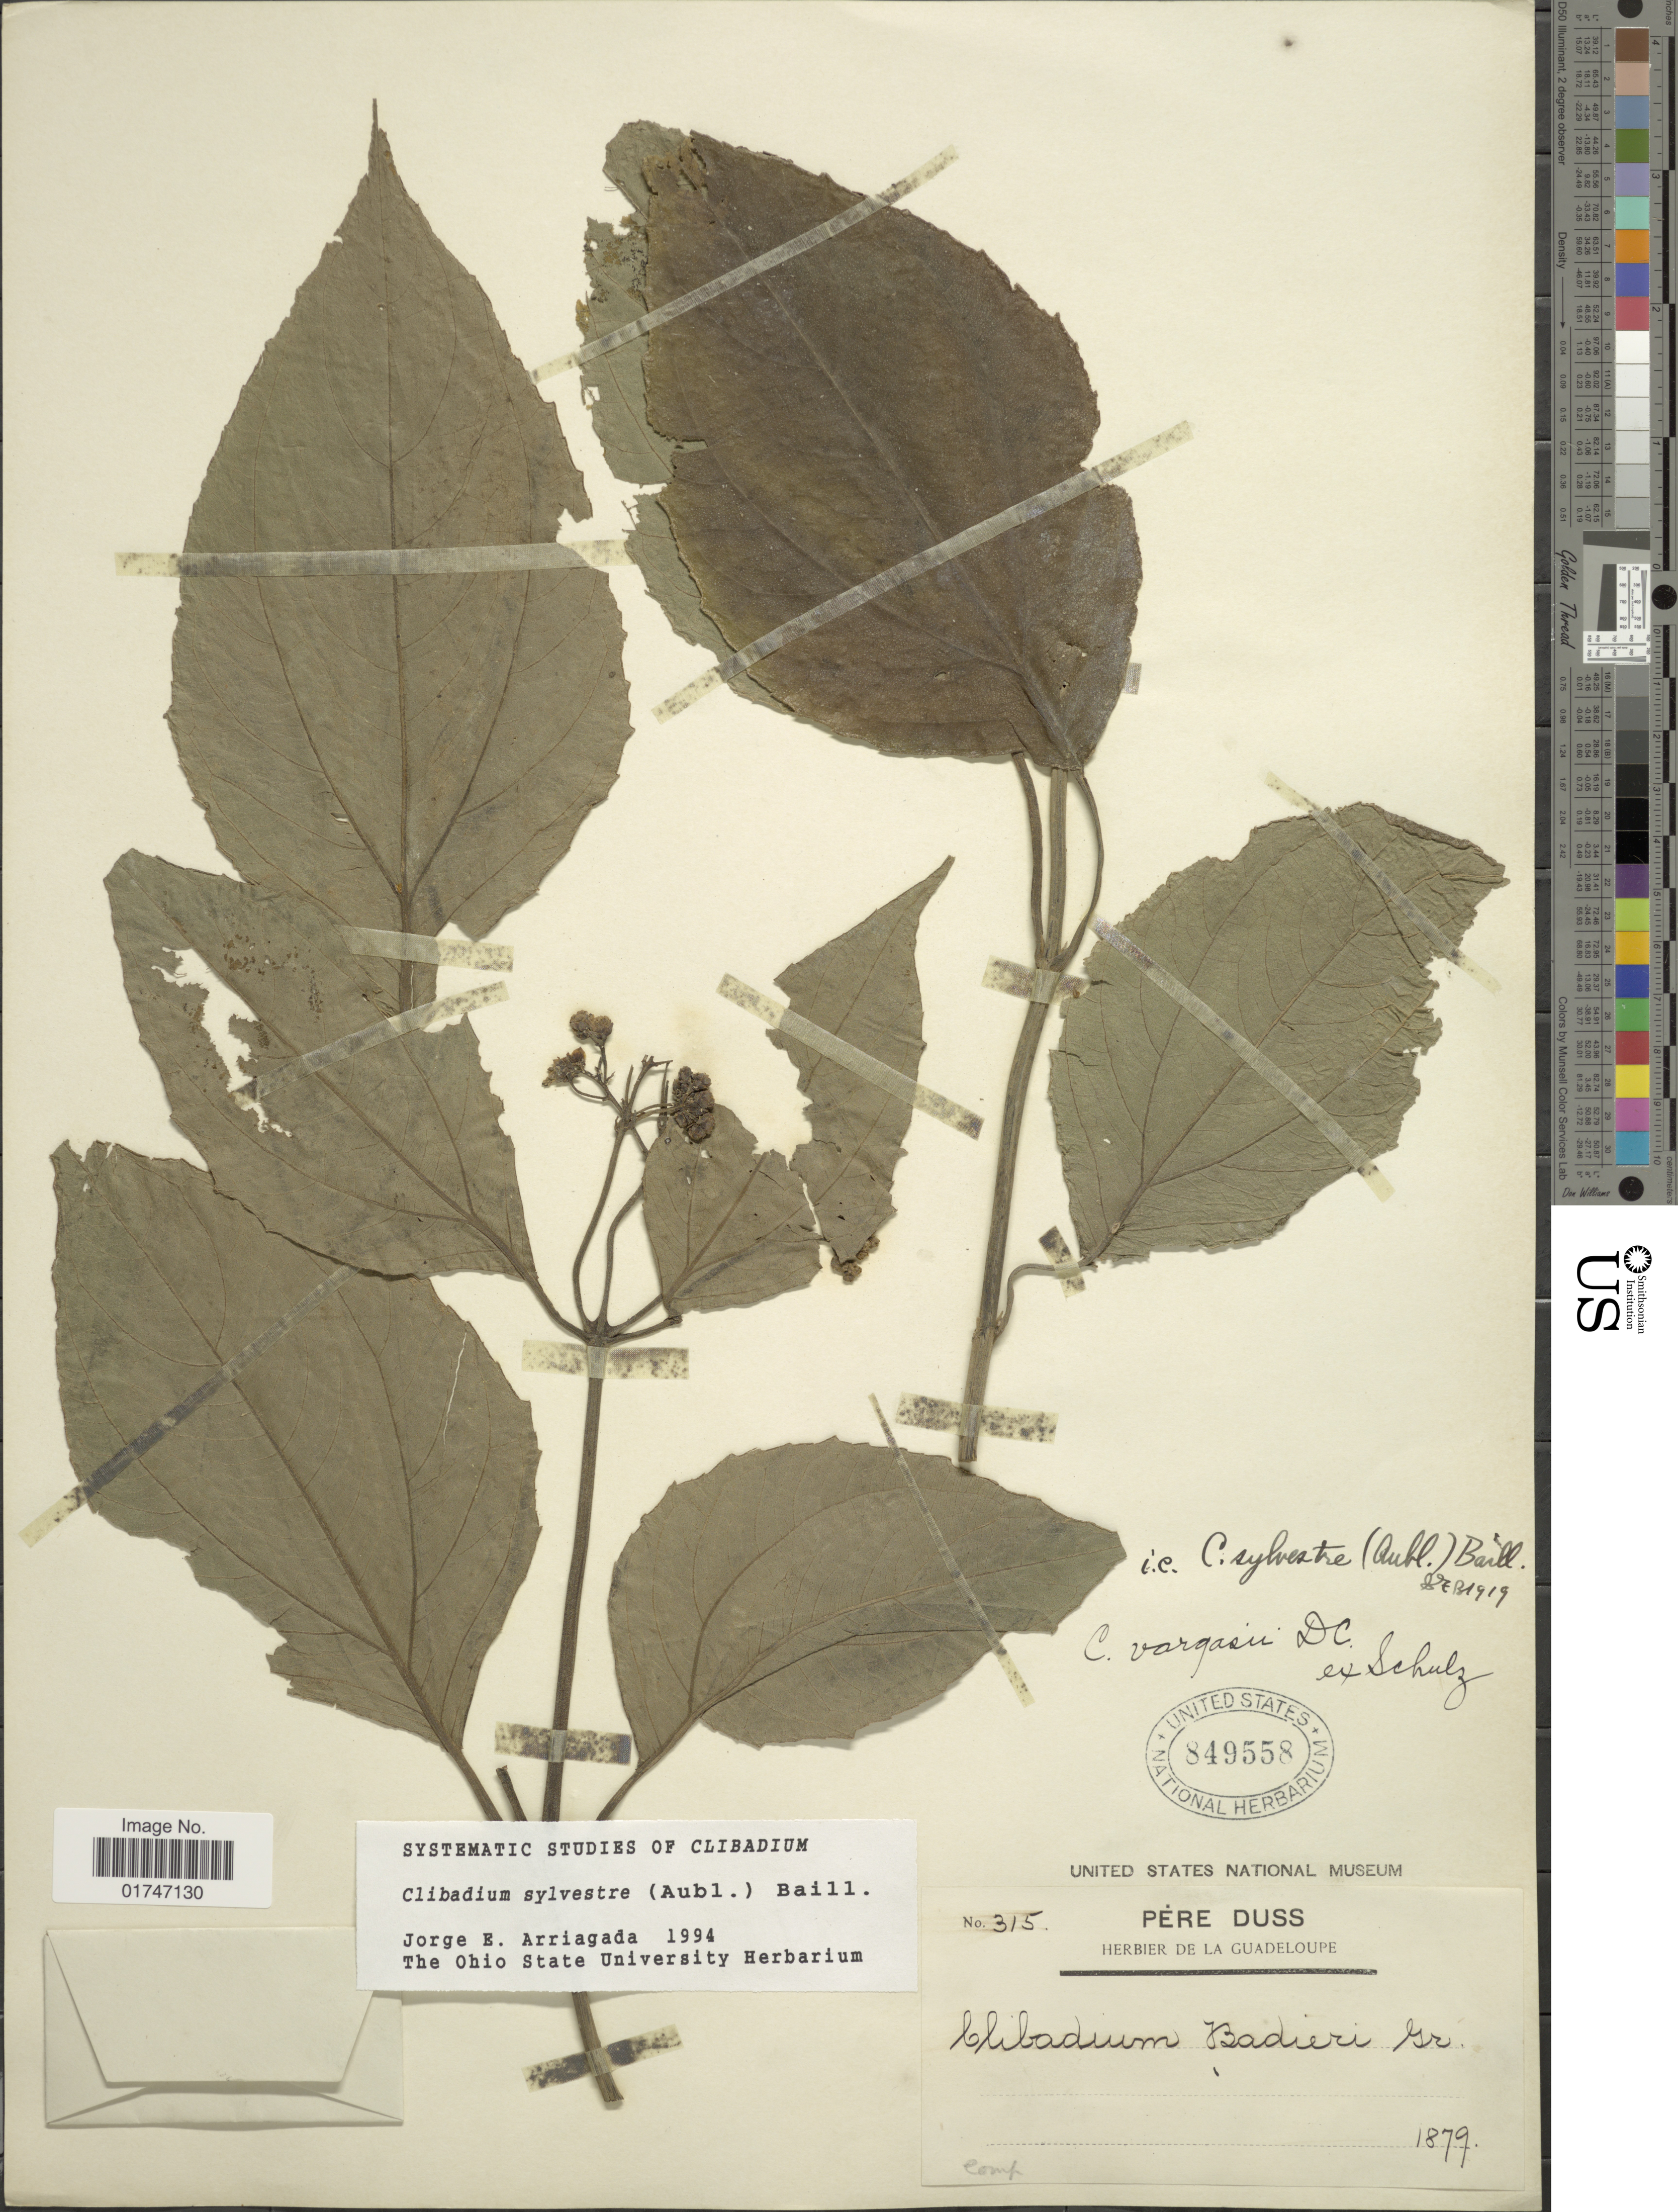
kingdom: Plantae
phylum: Tracheophyta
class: Magnoliopsida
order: Asterales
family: Asteraceae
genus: Clibadium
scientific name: Clibadium sylvestre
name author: (Aubl.) Baill.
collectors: Père Duss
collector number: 315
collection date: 1879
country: Guadeloupe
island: Guadeloupe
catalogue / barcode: US 849558